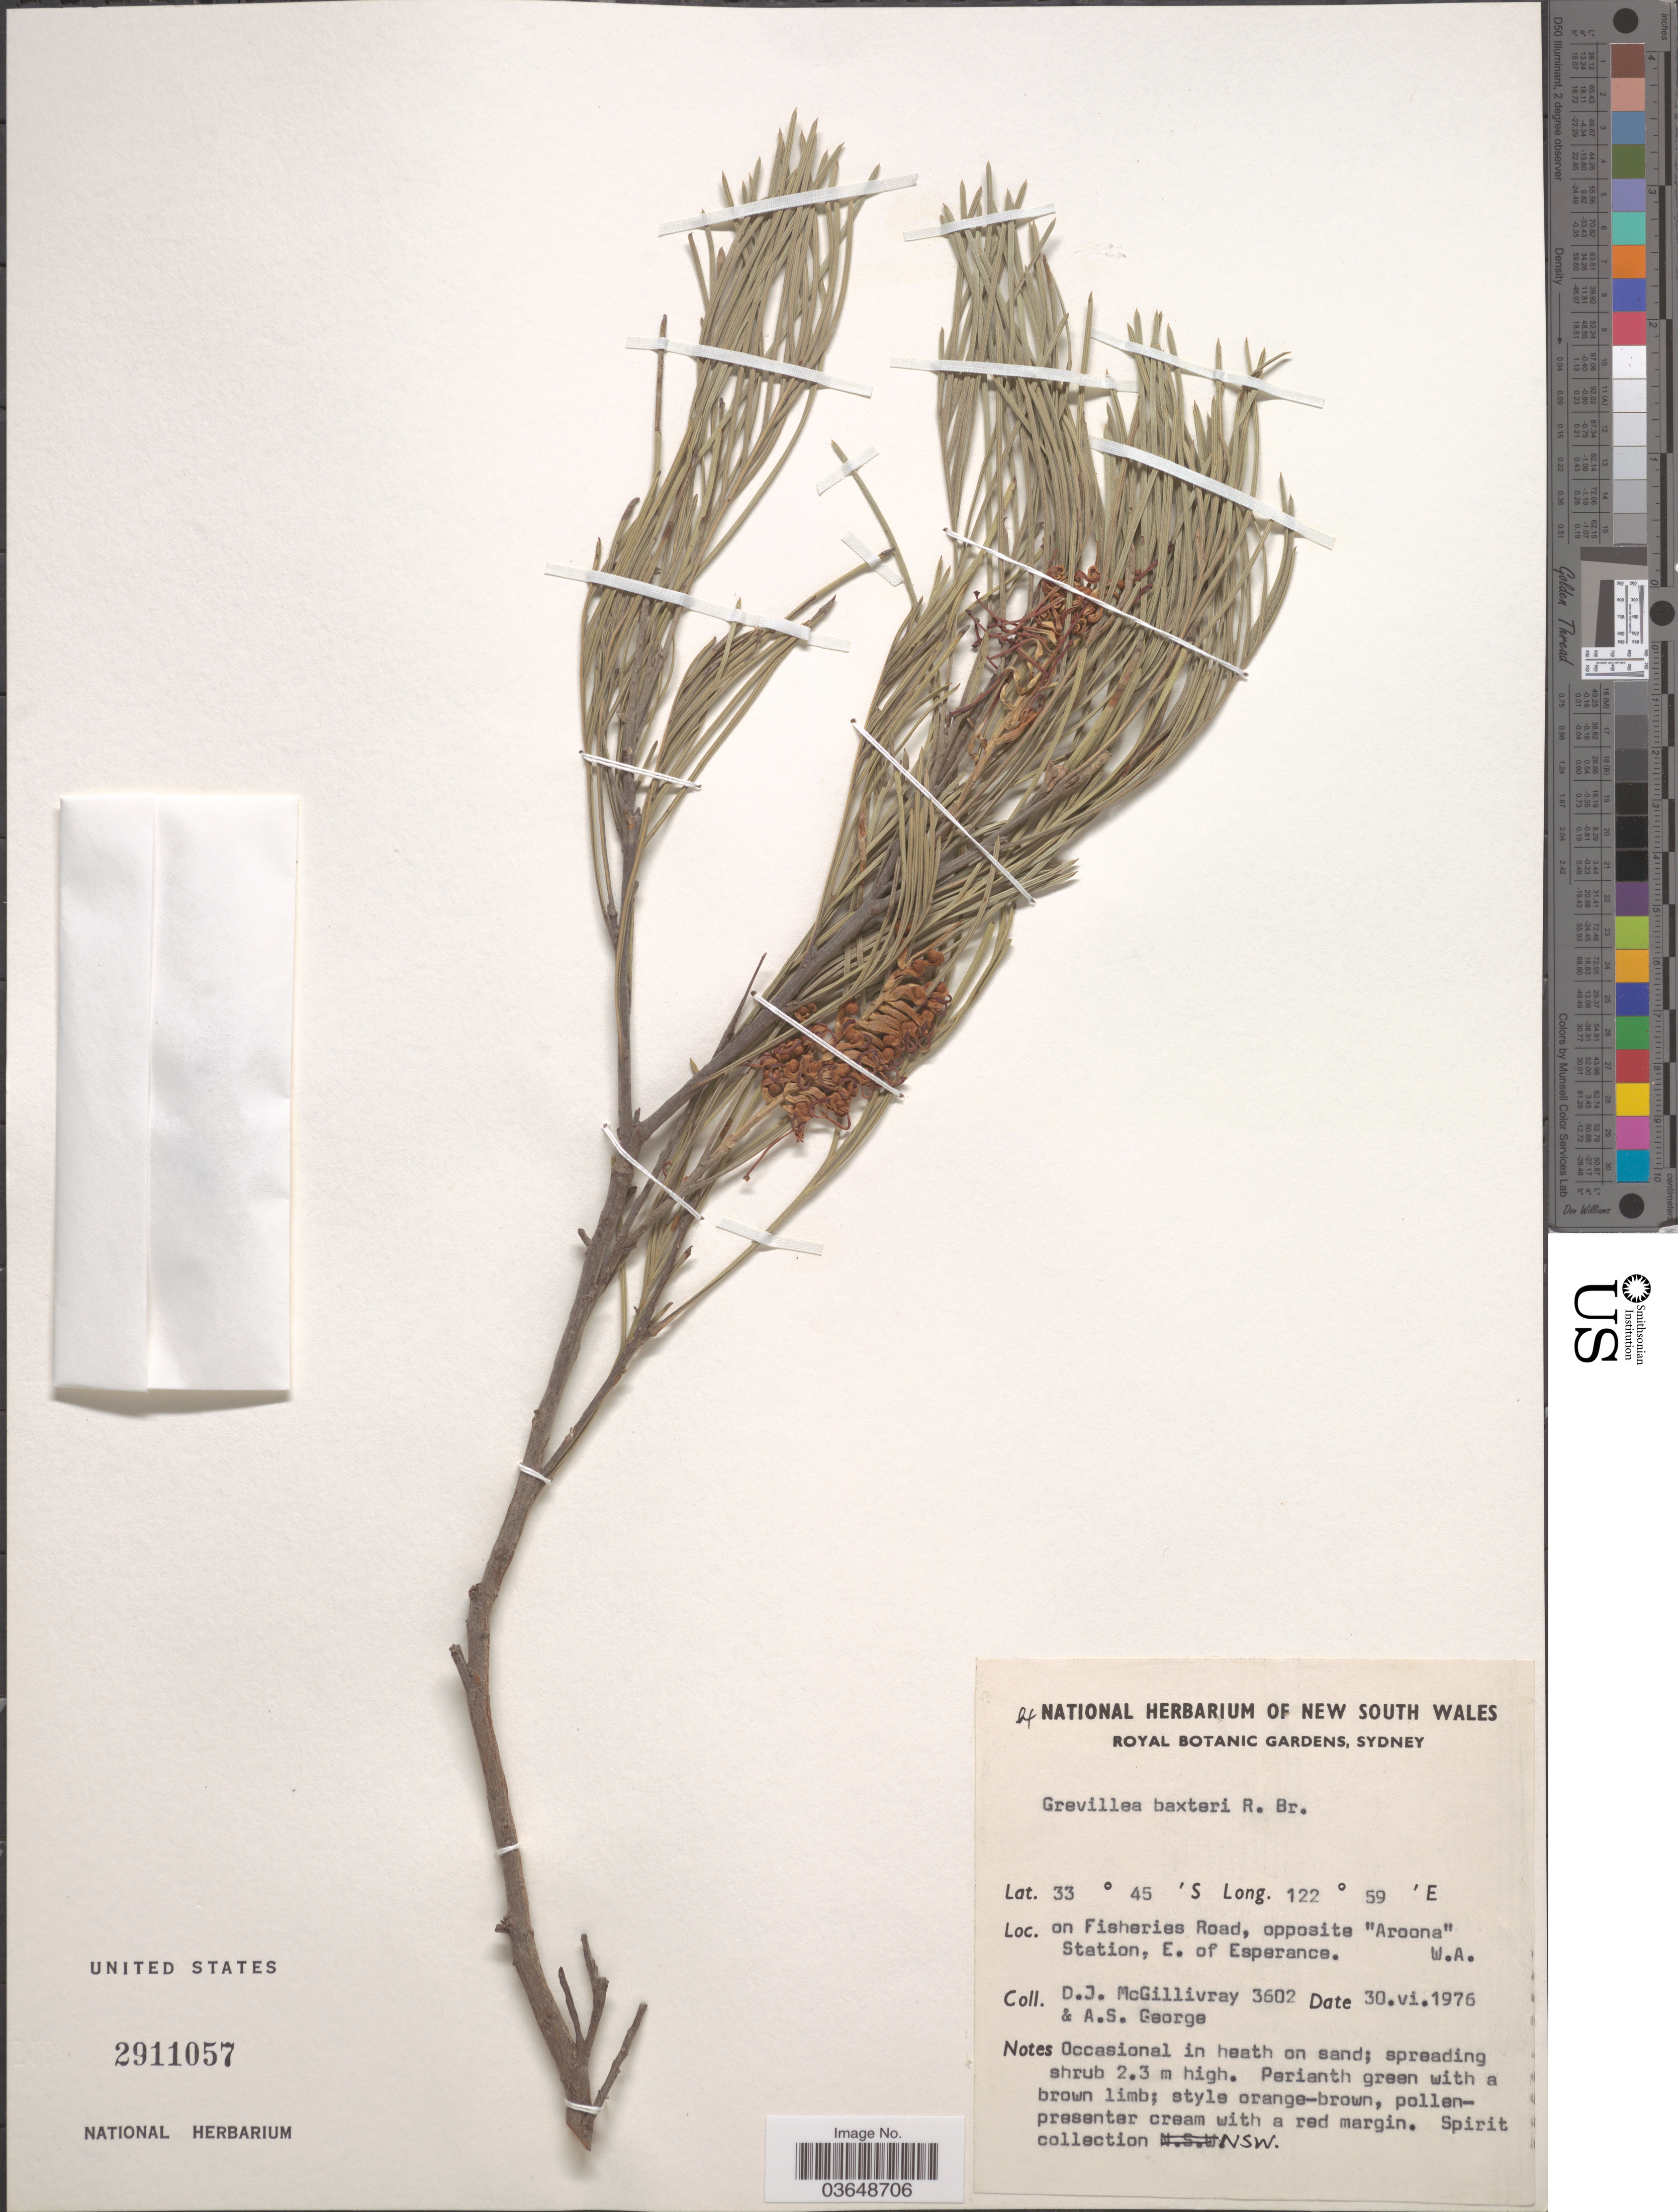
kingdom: Plantae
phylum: Tracheophyta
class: Magnoliopsida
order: Proteales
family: Proteaceae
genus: Grevillea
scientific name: Grevillea baxteri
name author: R. Br.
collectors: D. J. McGillivray & A. S. George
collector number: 3602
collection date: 1976-06-30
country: Australia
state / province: Western Australia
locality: On Fisheries Road, opposite 'Aroona' Station, E. of Esperance.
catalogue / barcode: US 2911057